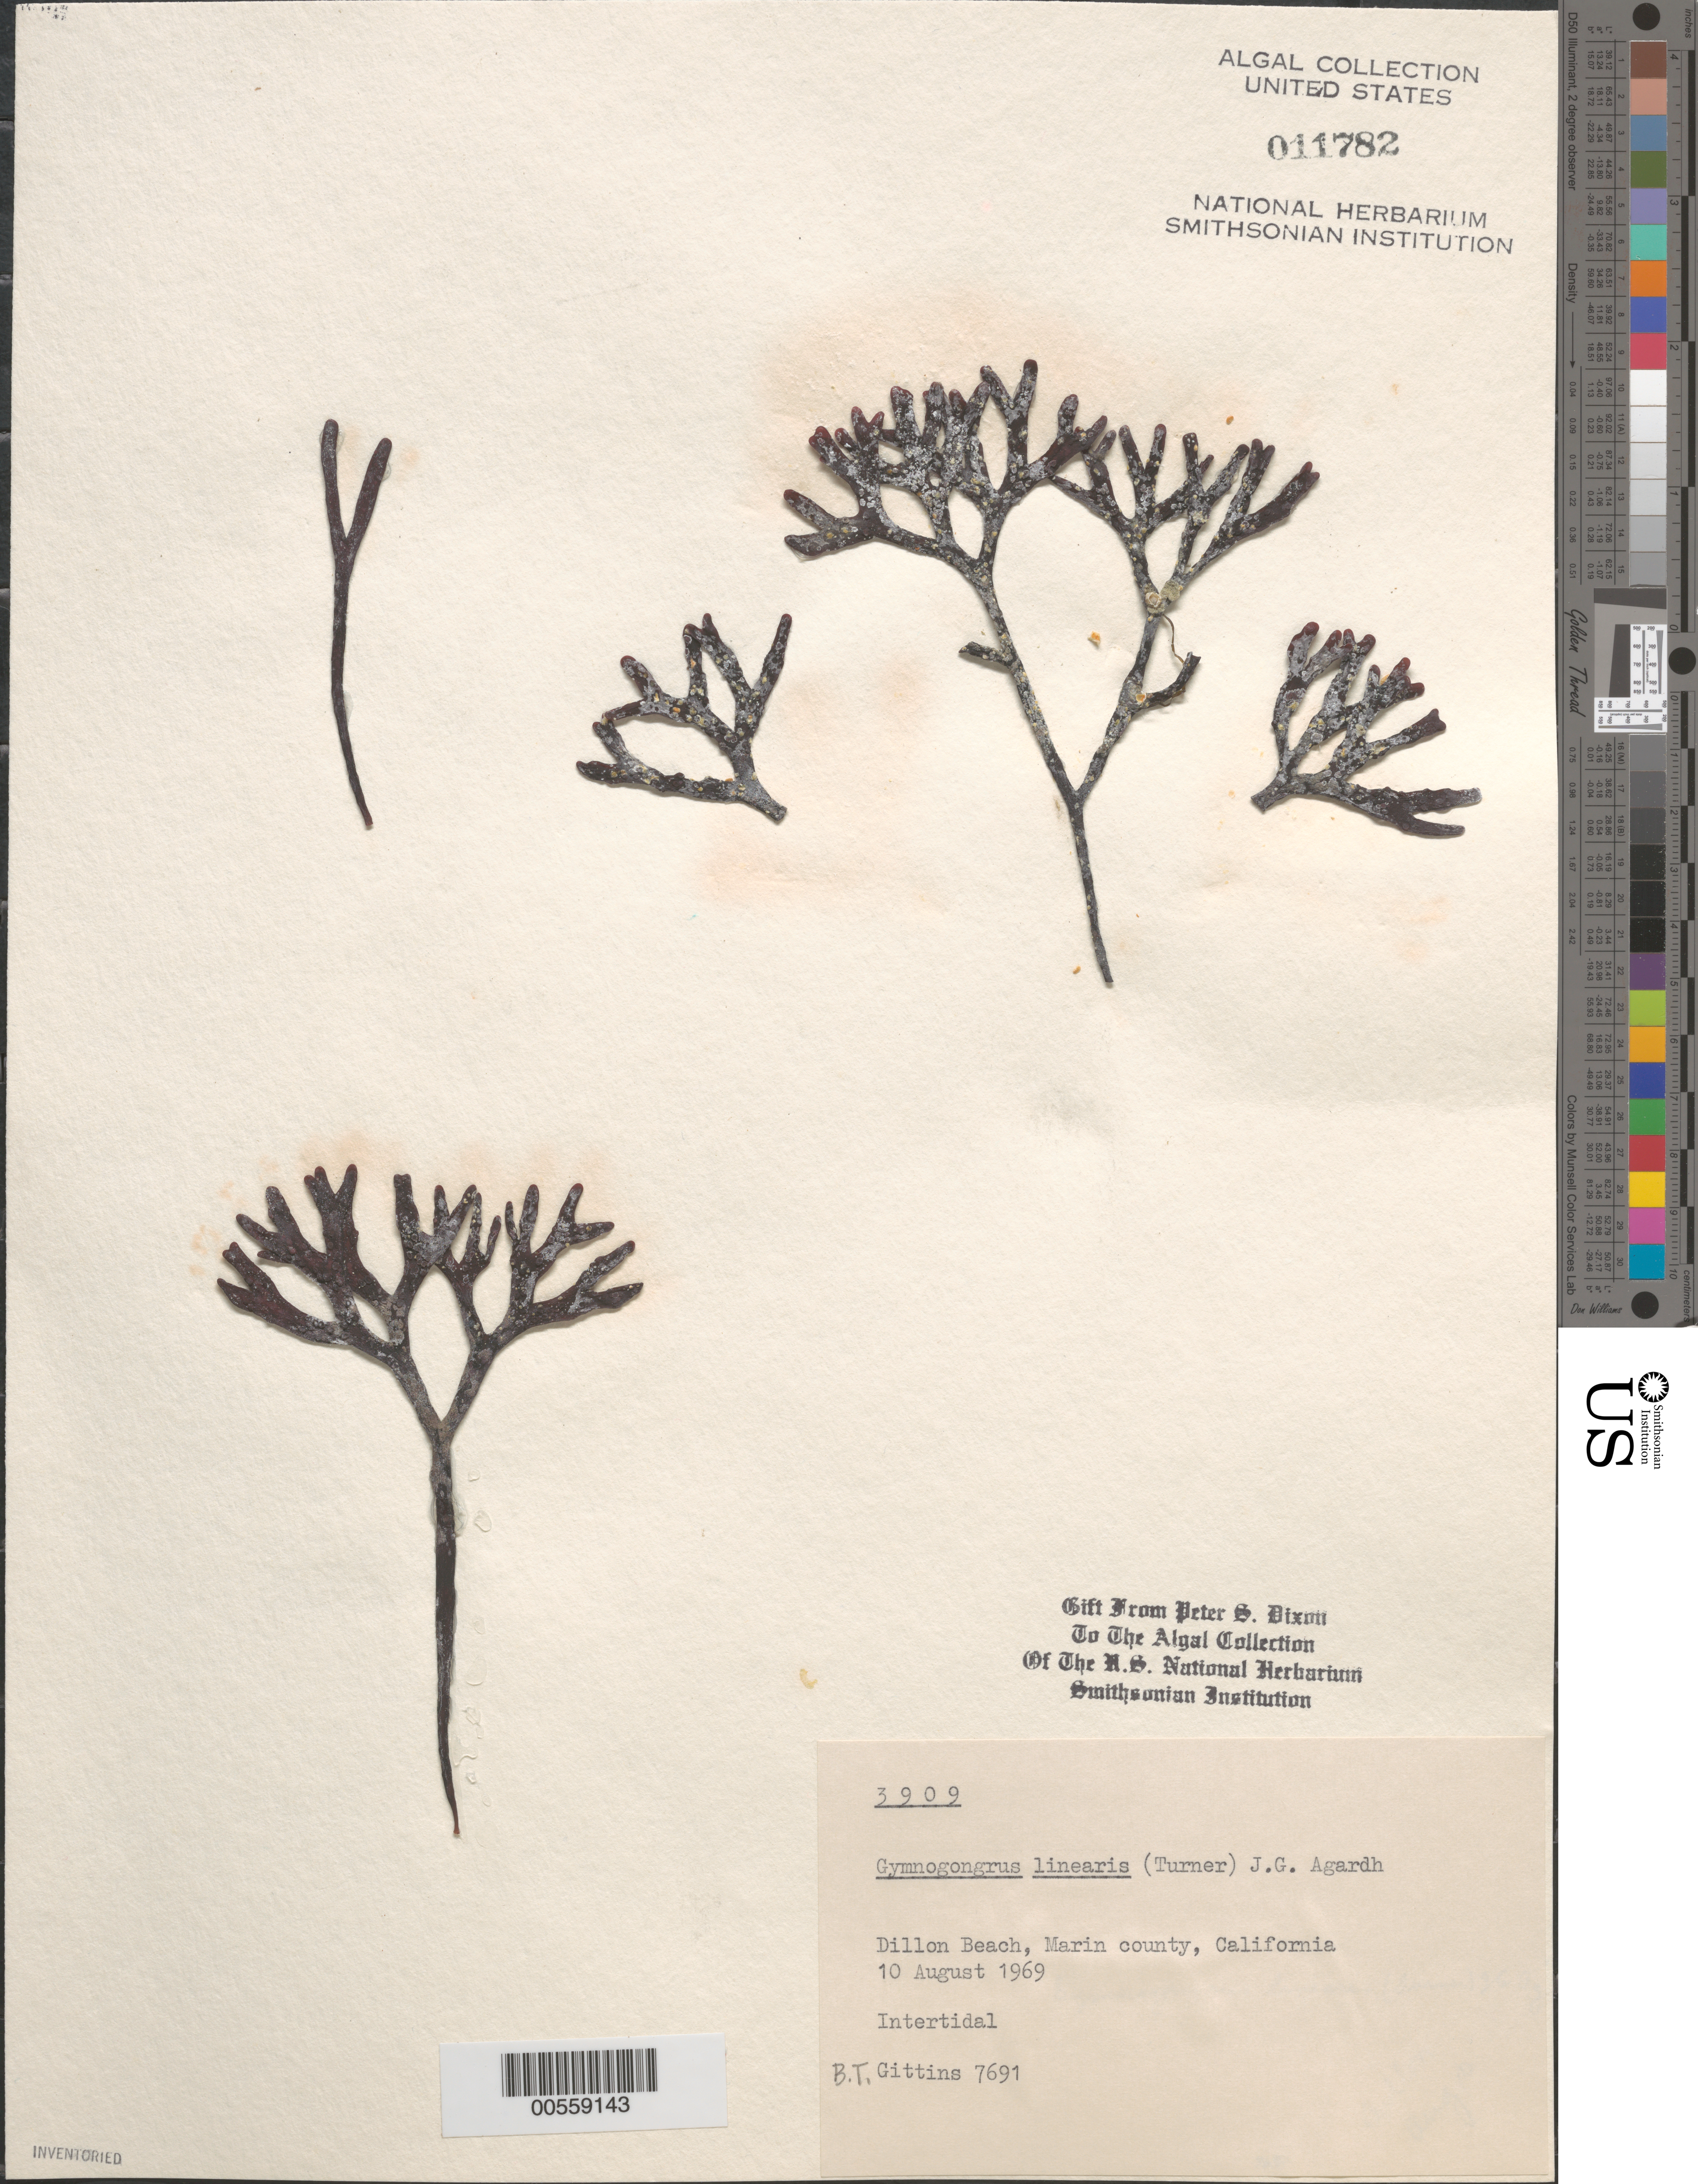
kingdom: Plantae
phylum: Rhodophyta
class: Florideophyceae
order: Gigartinales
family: Phyllophoraceae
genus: Ahnfeltiopsis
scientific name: Ahnfeltiopsis linearis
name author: (C. Agardh) P.C. Silva & DeCew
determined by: Algae name updating Project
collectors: B. Gittins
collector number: BTG 7691 & PSD 3909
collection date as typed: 10 Aug 1969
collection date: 1969-08-10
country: United States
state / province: California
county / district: Marin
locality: Dillon Beach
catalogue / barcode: US 11782